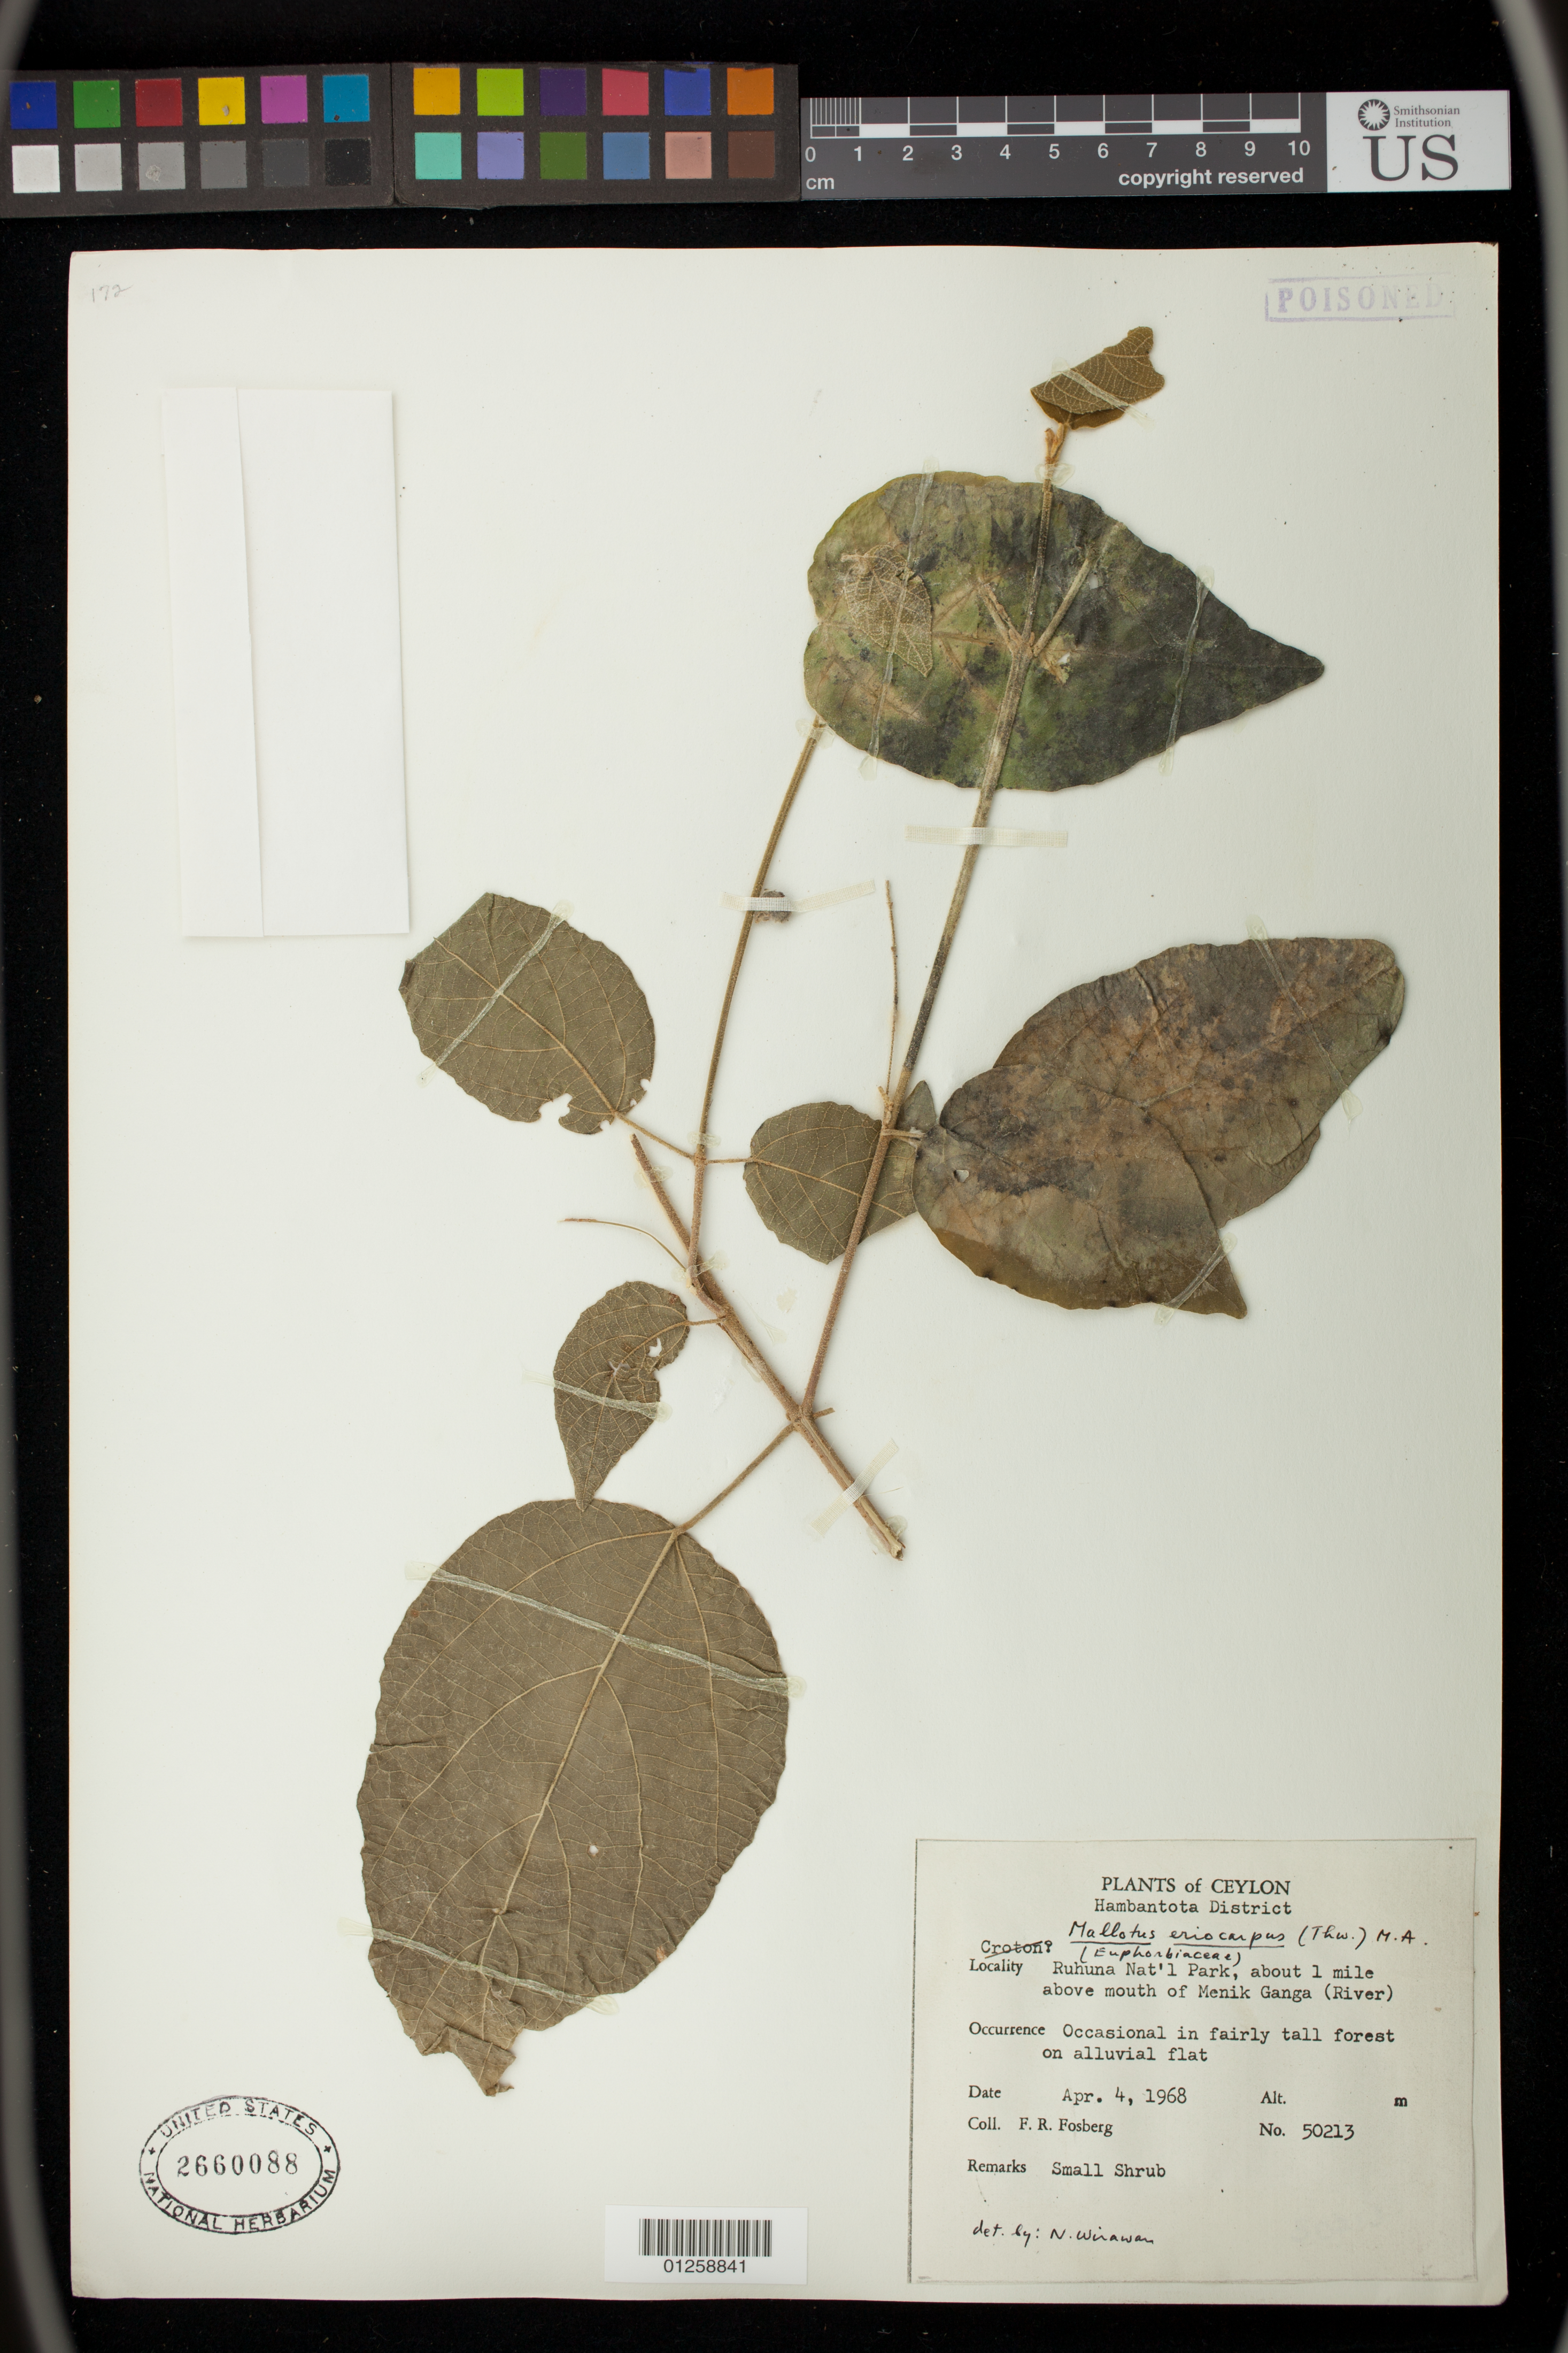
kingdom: Plantae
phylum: Tracheophyta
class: Magnoliopsida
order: Malpighiales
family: Euphorbiaceae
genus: Mallotus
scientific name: Mallotus eriocarpus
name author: (Thwaites) Müll. Arg.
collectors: F. R. Fosberg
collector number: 50213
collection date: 1968-04-04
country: Sri Lanka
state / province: Southern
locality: Hambantota District, Ruhuna National Park, about 1 mile above mouth of Menik Ganga (River)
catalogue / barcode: US 2660088